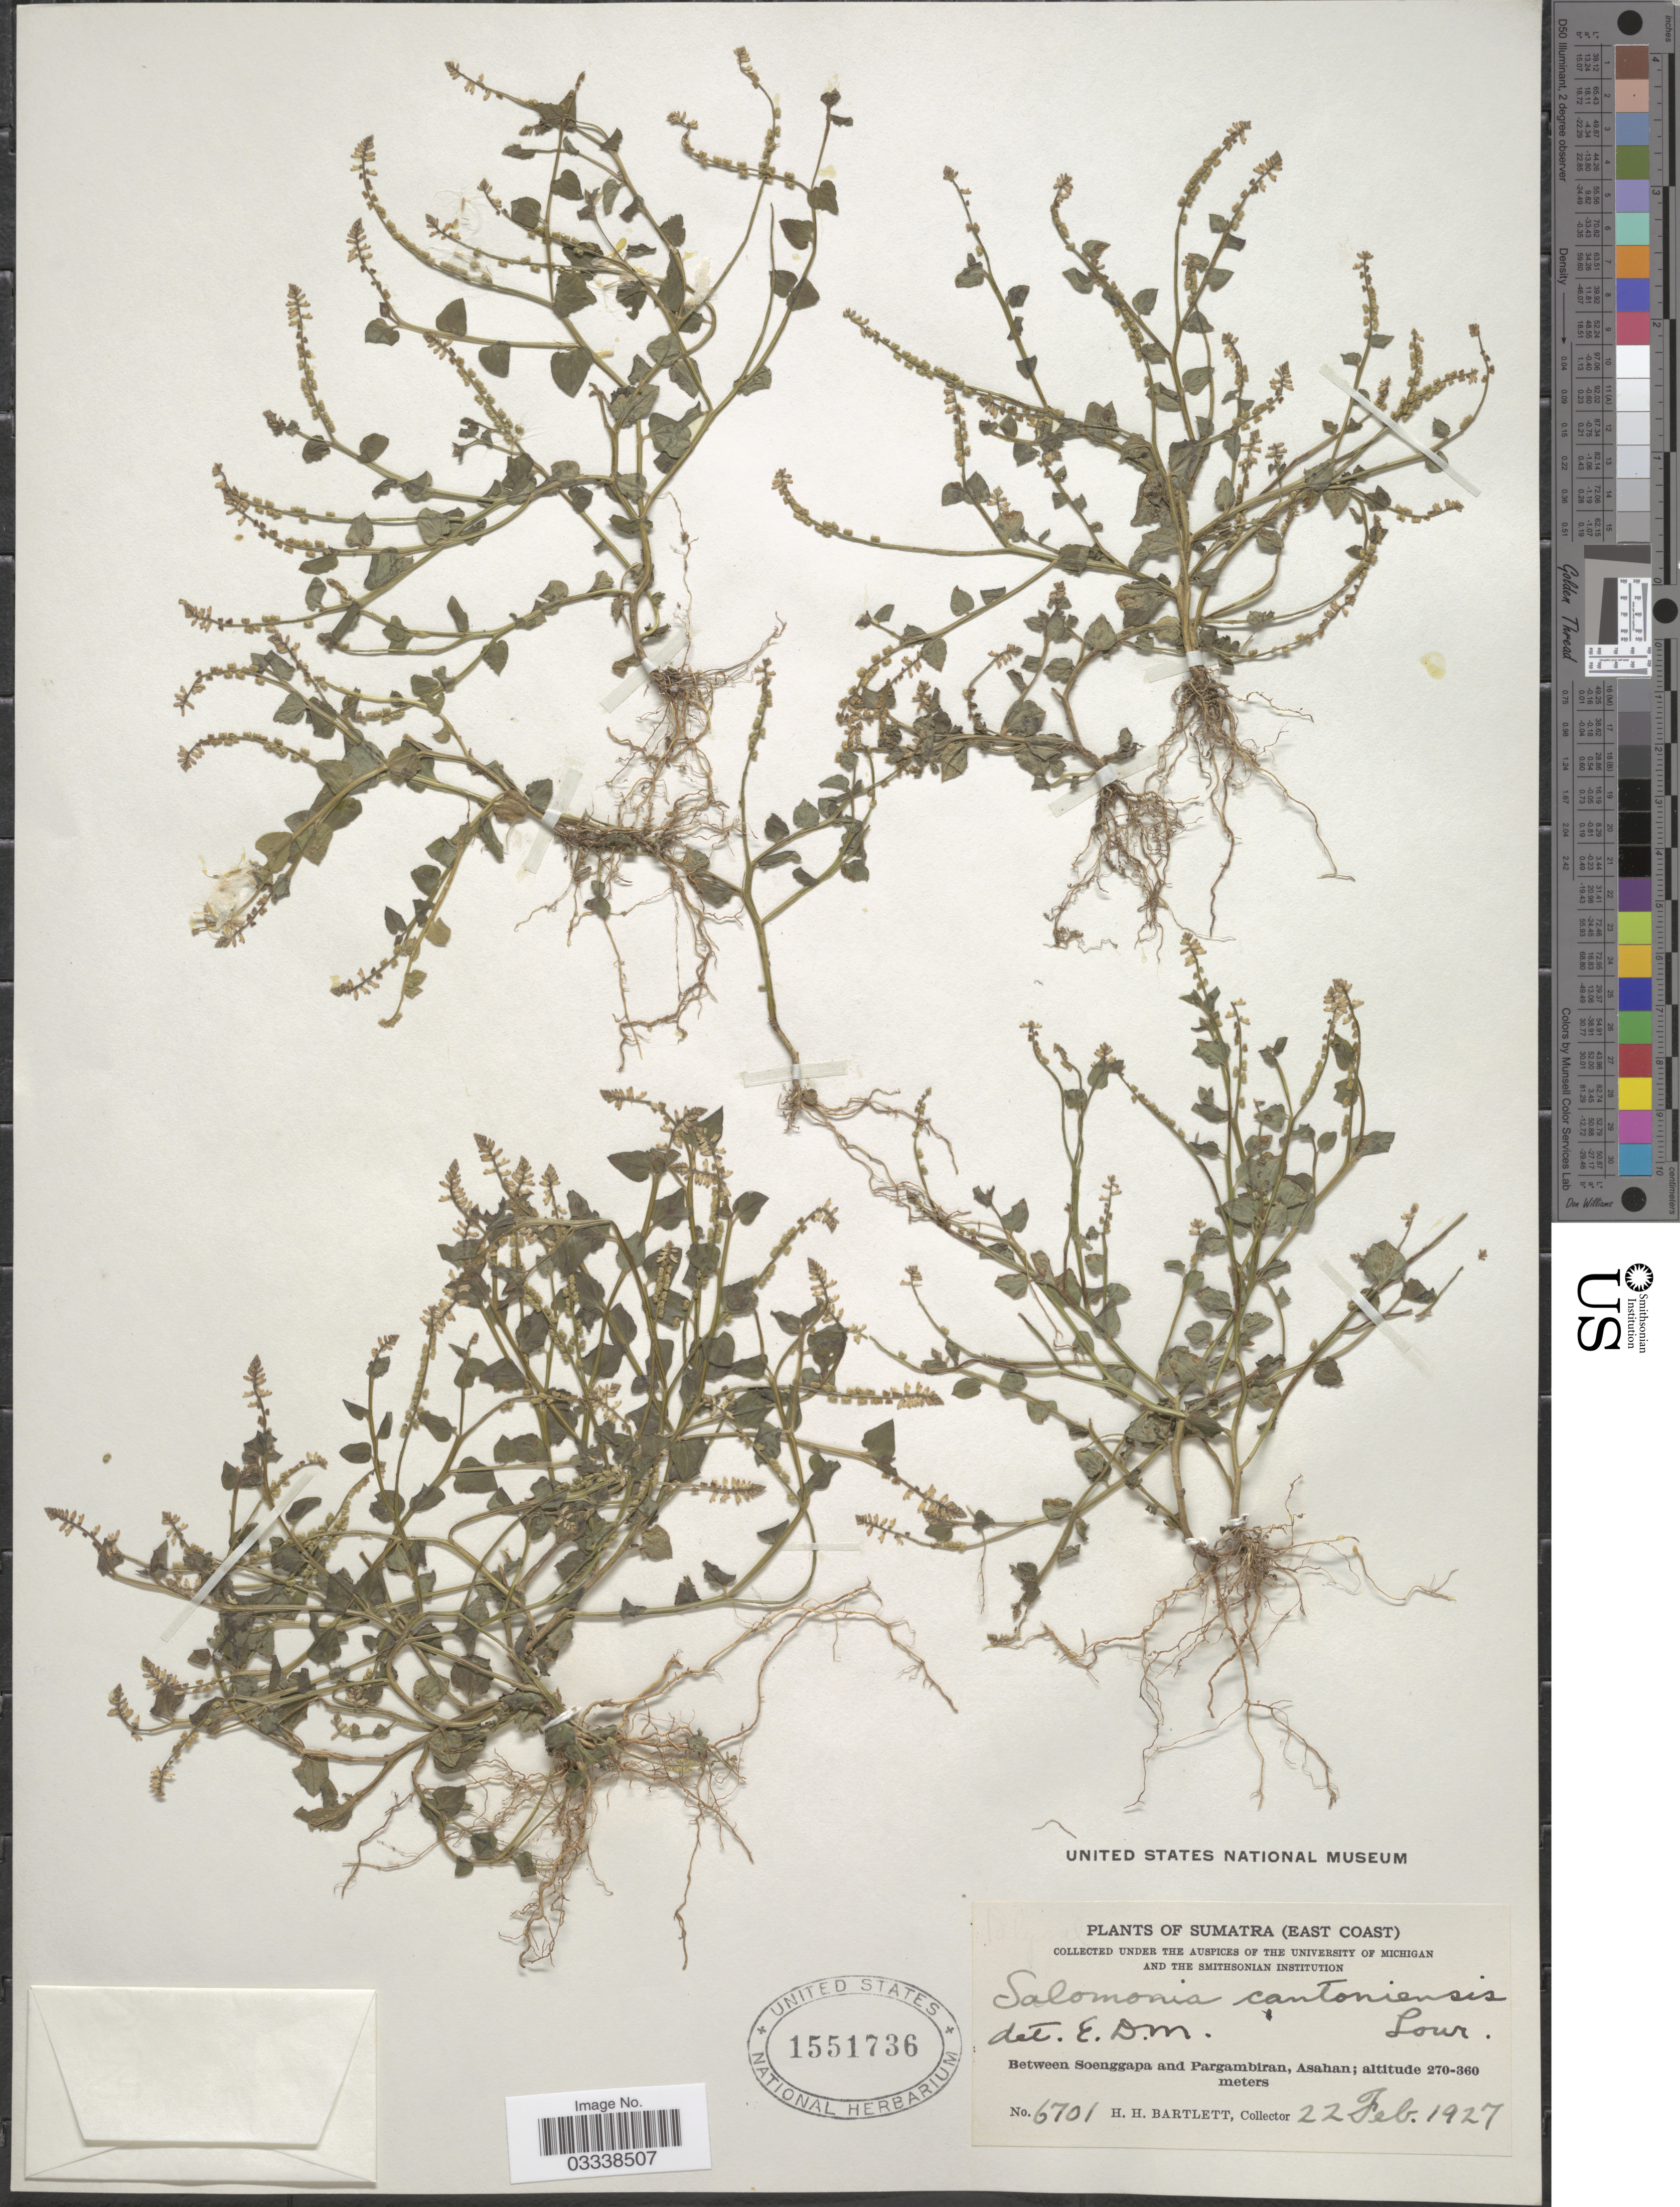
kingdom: Plantae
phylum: Tracheophyta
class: Magnoliopsida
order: Fabales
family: Polygalaceae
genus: Salomonia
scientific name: Salomonia cantoniensis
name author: Lour.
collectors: H. H. Bartlett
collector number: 6701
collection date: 1927-02-22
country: Indonesia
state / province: Sumatra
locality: (East Coast) Between Soenggapa and Pargambiran, Asahan.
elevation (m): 270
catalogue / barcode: US 1551736